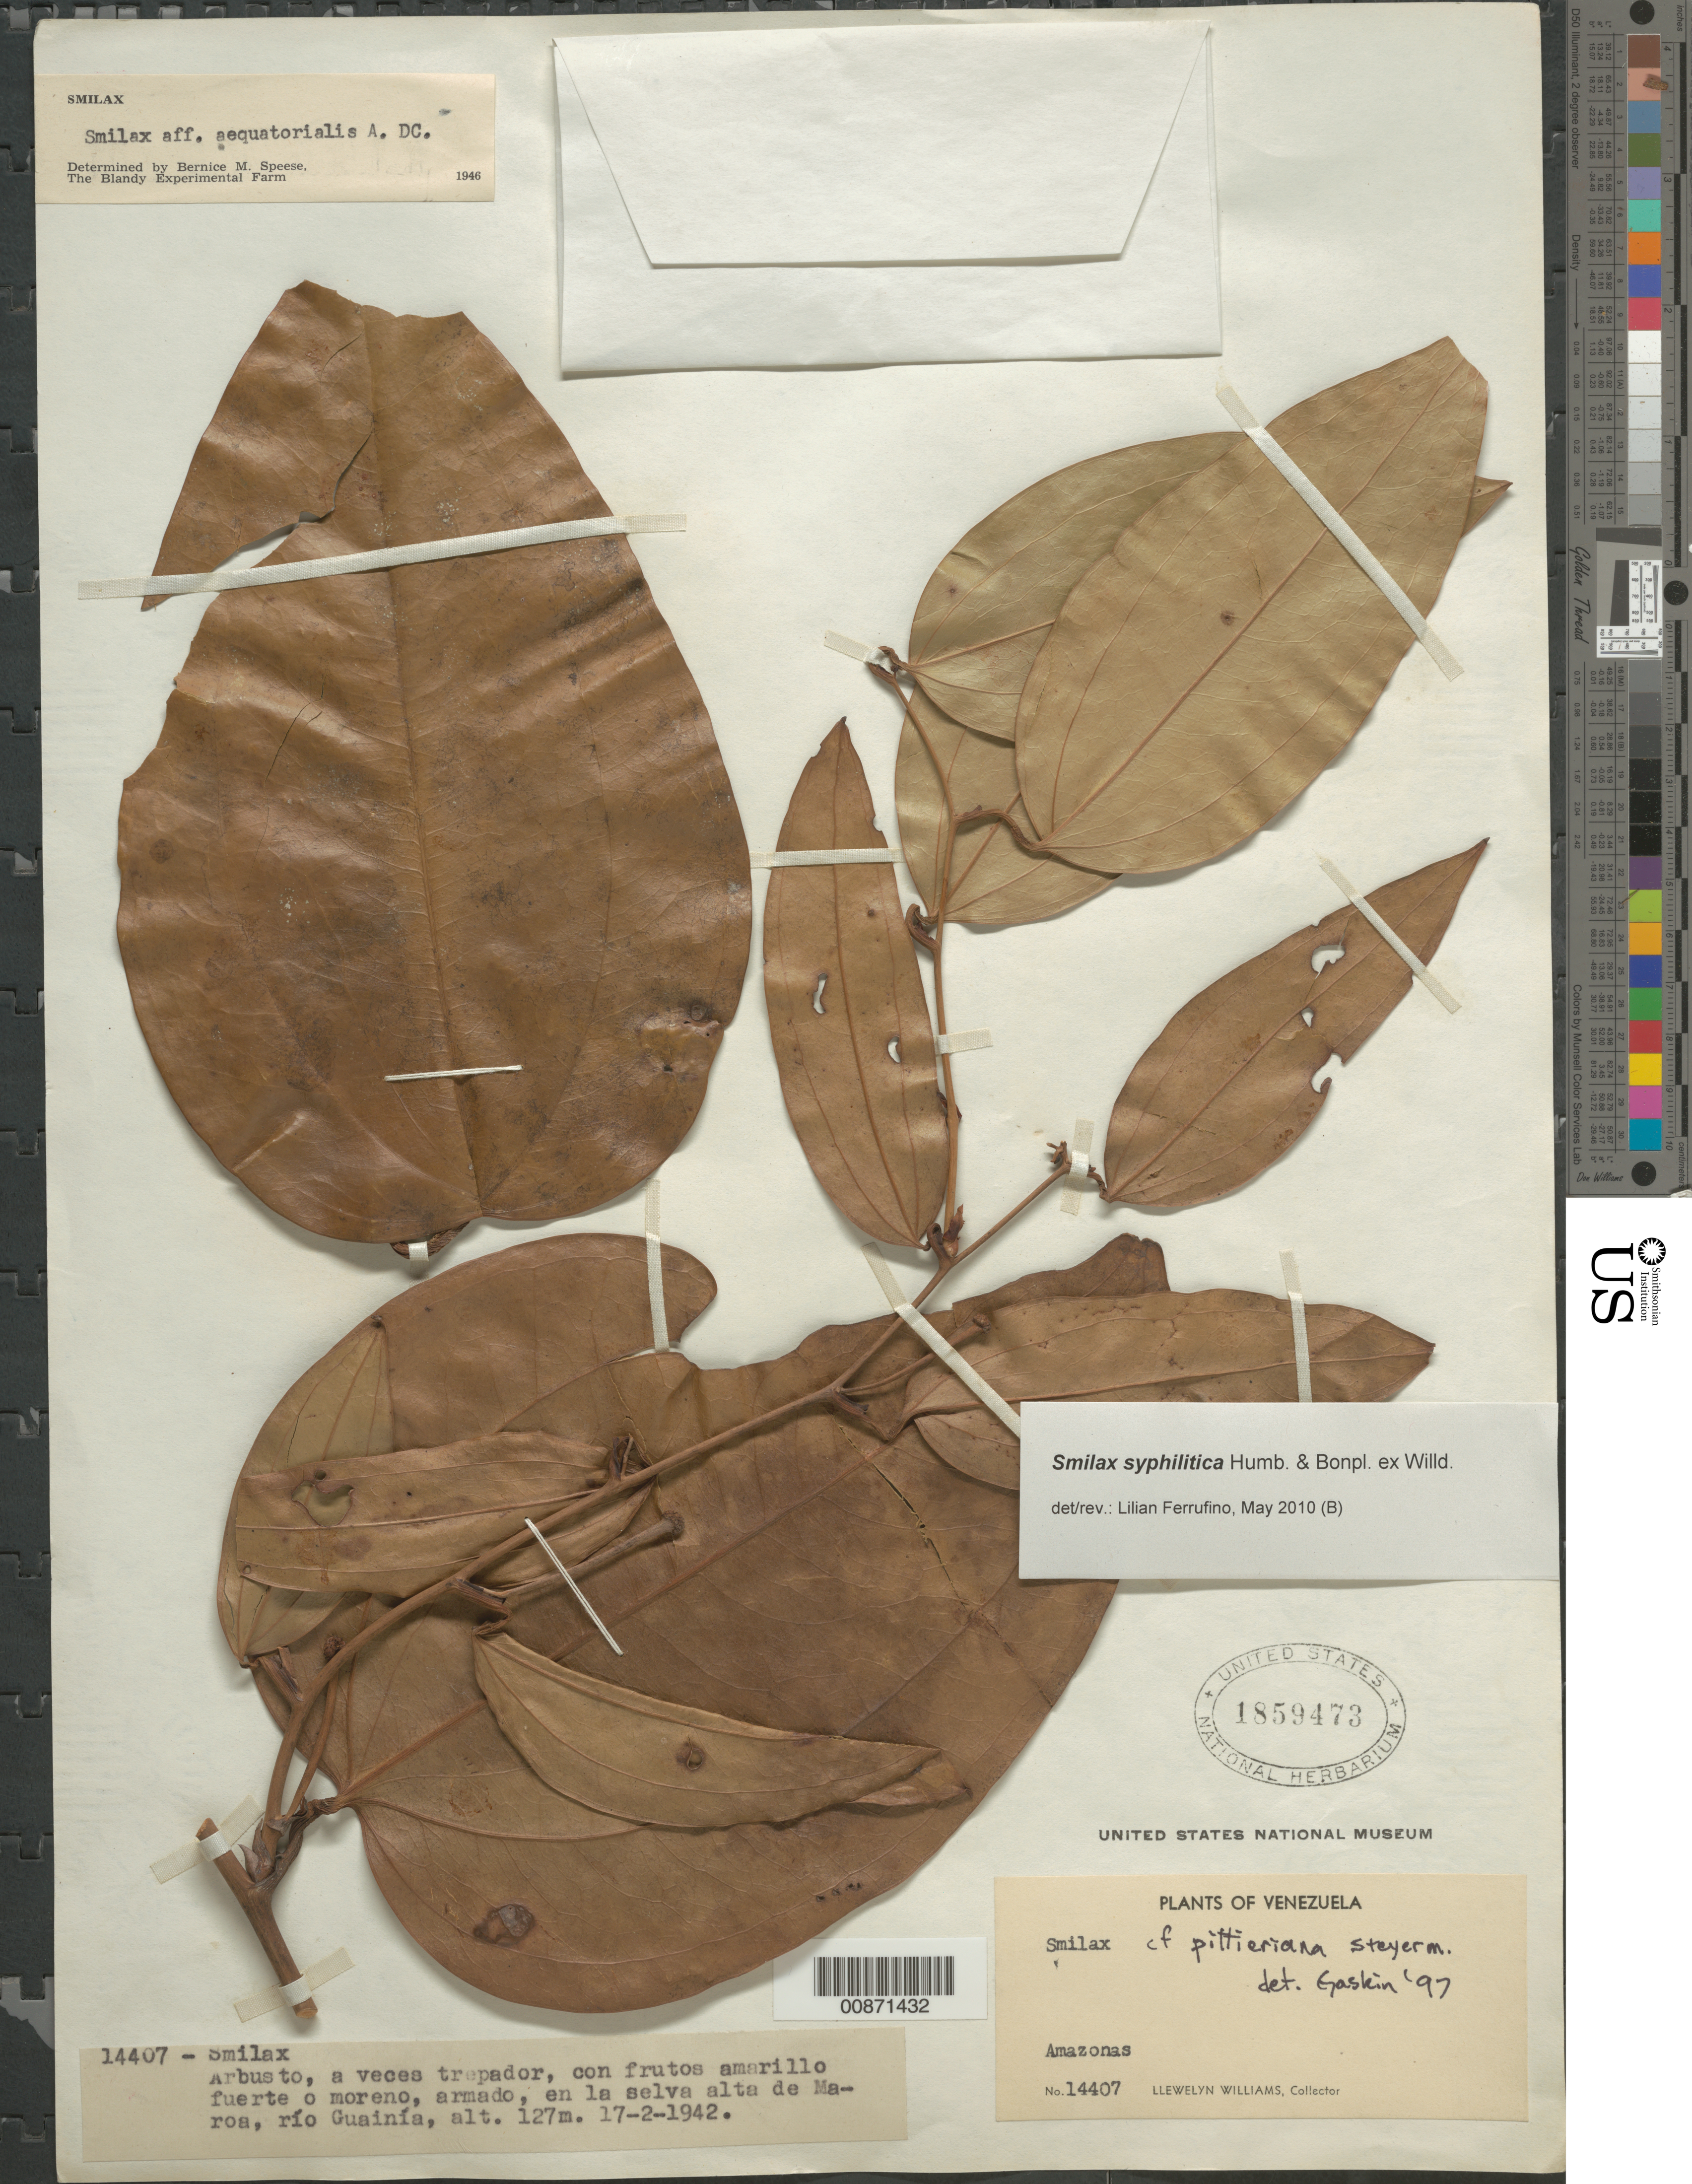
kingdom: Plantae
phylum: Tracheophyta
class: Liliopsida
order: Liliales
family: Smilacaceae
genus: Smilax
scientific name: Smilax syphilitica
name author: Humb. & Bonpl.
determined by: Ferrufino, L., (USJ), Herbario Universidad de Costa Rica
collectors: Ll. Williams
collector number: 14407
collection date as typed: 17-Feb-42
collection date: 1942-02-17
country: Venezuela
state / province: Amazonas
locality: Maroa, Río Guainía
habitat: Selva alta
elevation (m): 127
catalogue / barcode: US 1859473